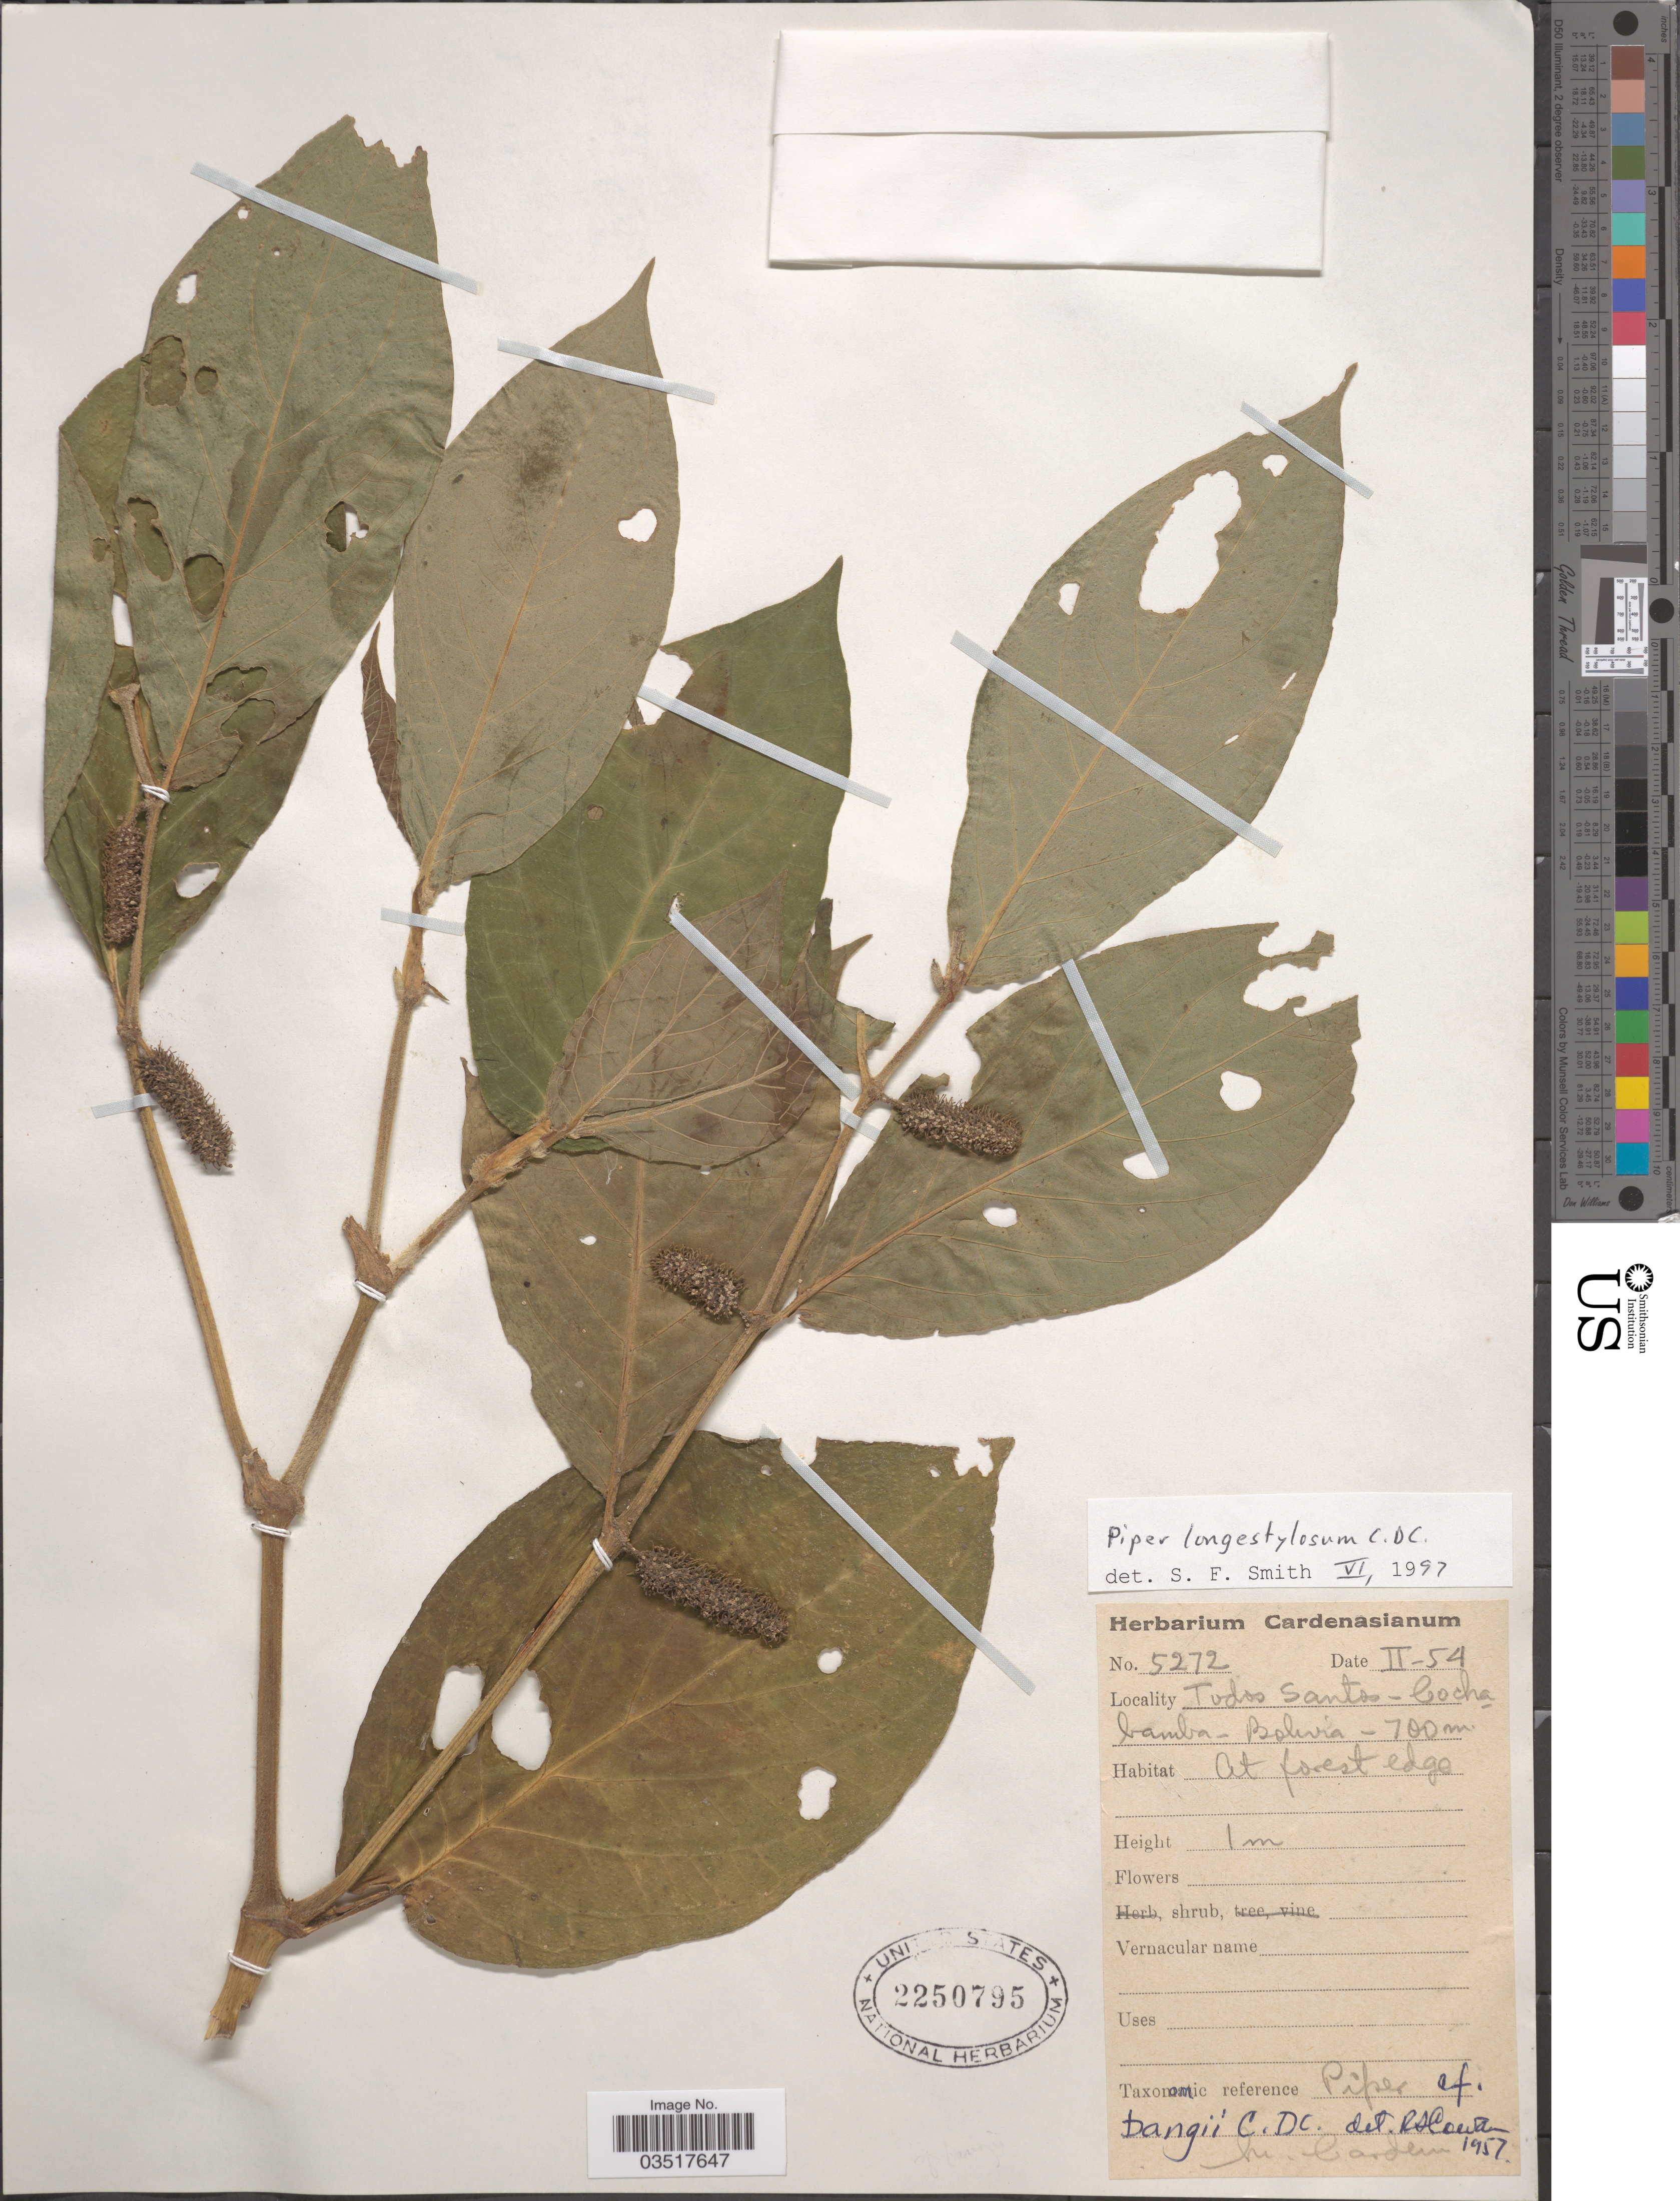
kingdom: Plantae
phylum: Tracheophyta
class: Magnoliopsida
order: Piperales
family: Piperaceae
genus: Piper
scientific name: Piper longistylosum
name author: DC.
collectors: M. Cárdenas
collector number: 5272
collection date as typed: Transcribed d/m/y: /2/54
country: Bolivia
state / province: Cochabamba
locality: Todos Santos.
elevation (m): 700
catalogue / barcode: US 2250795